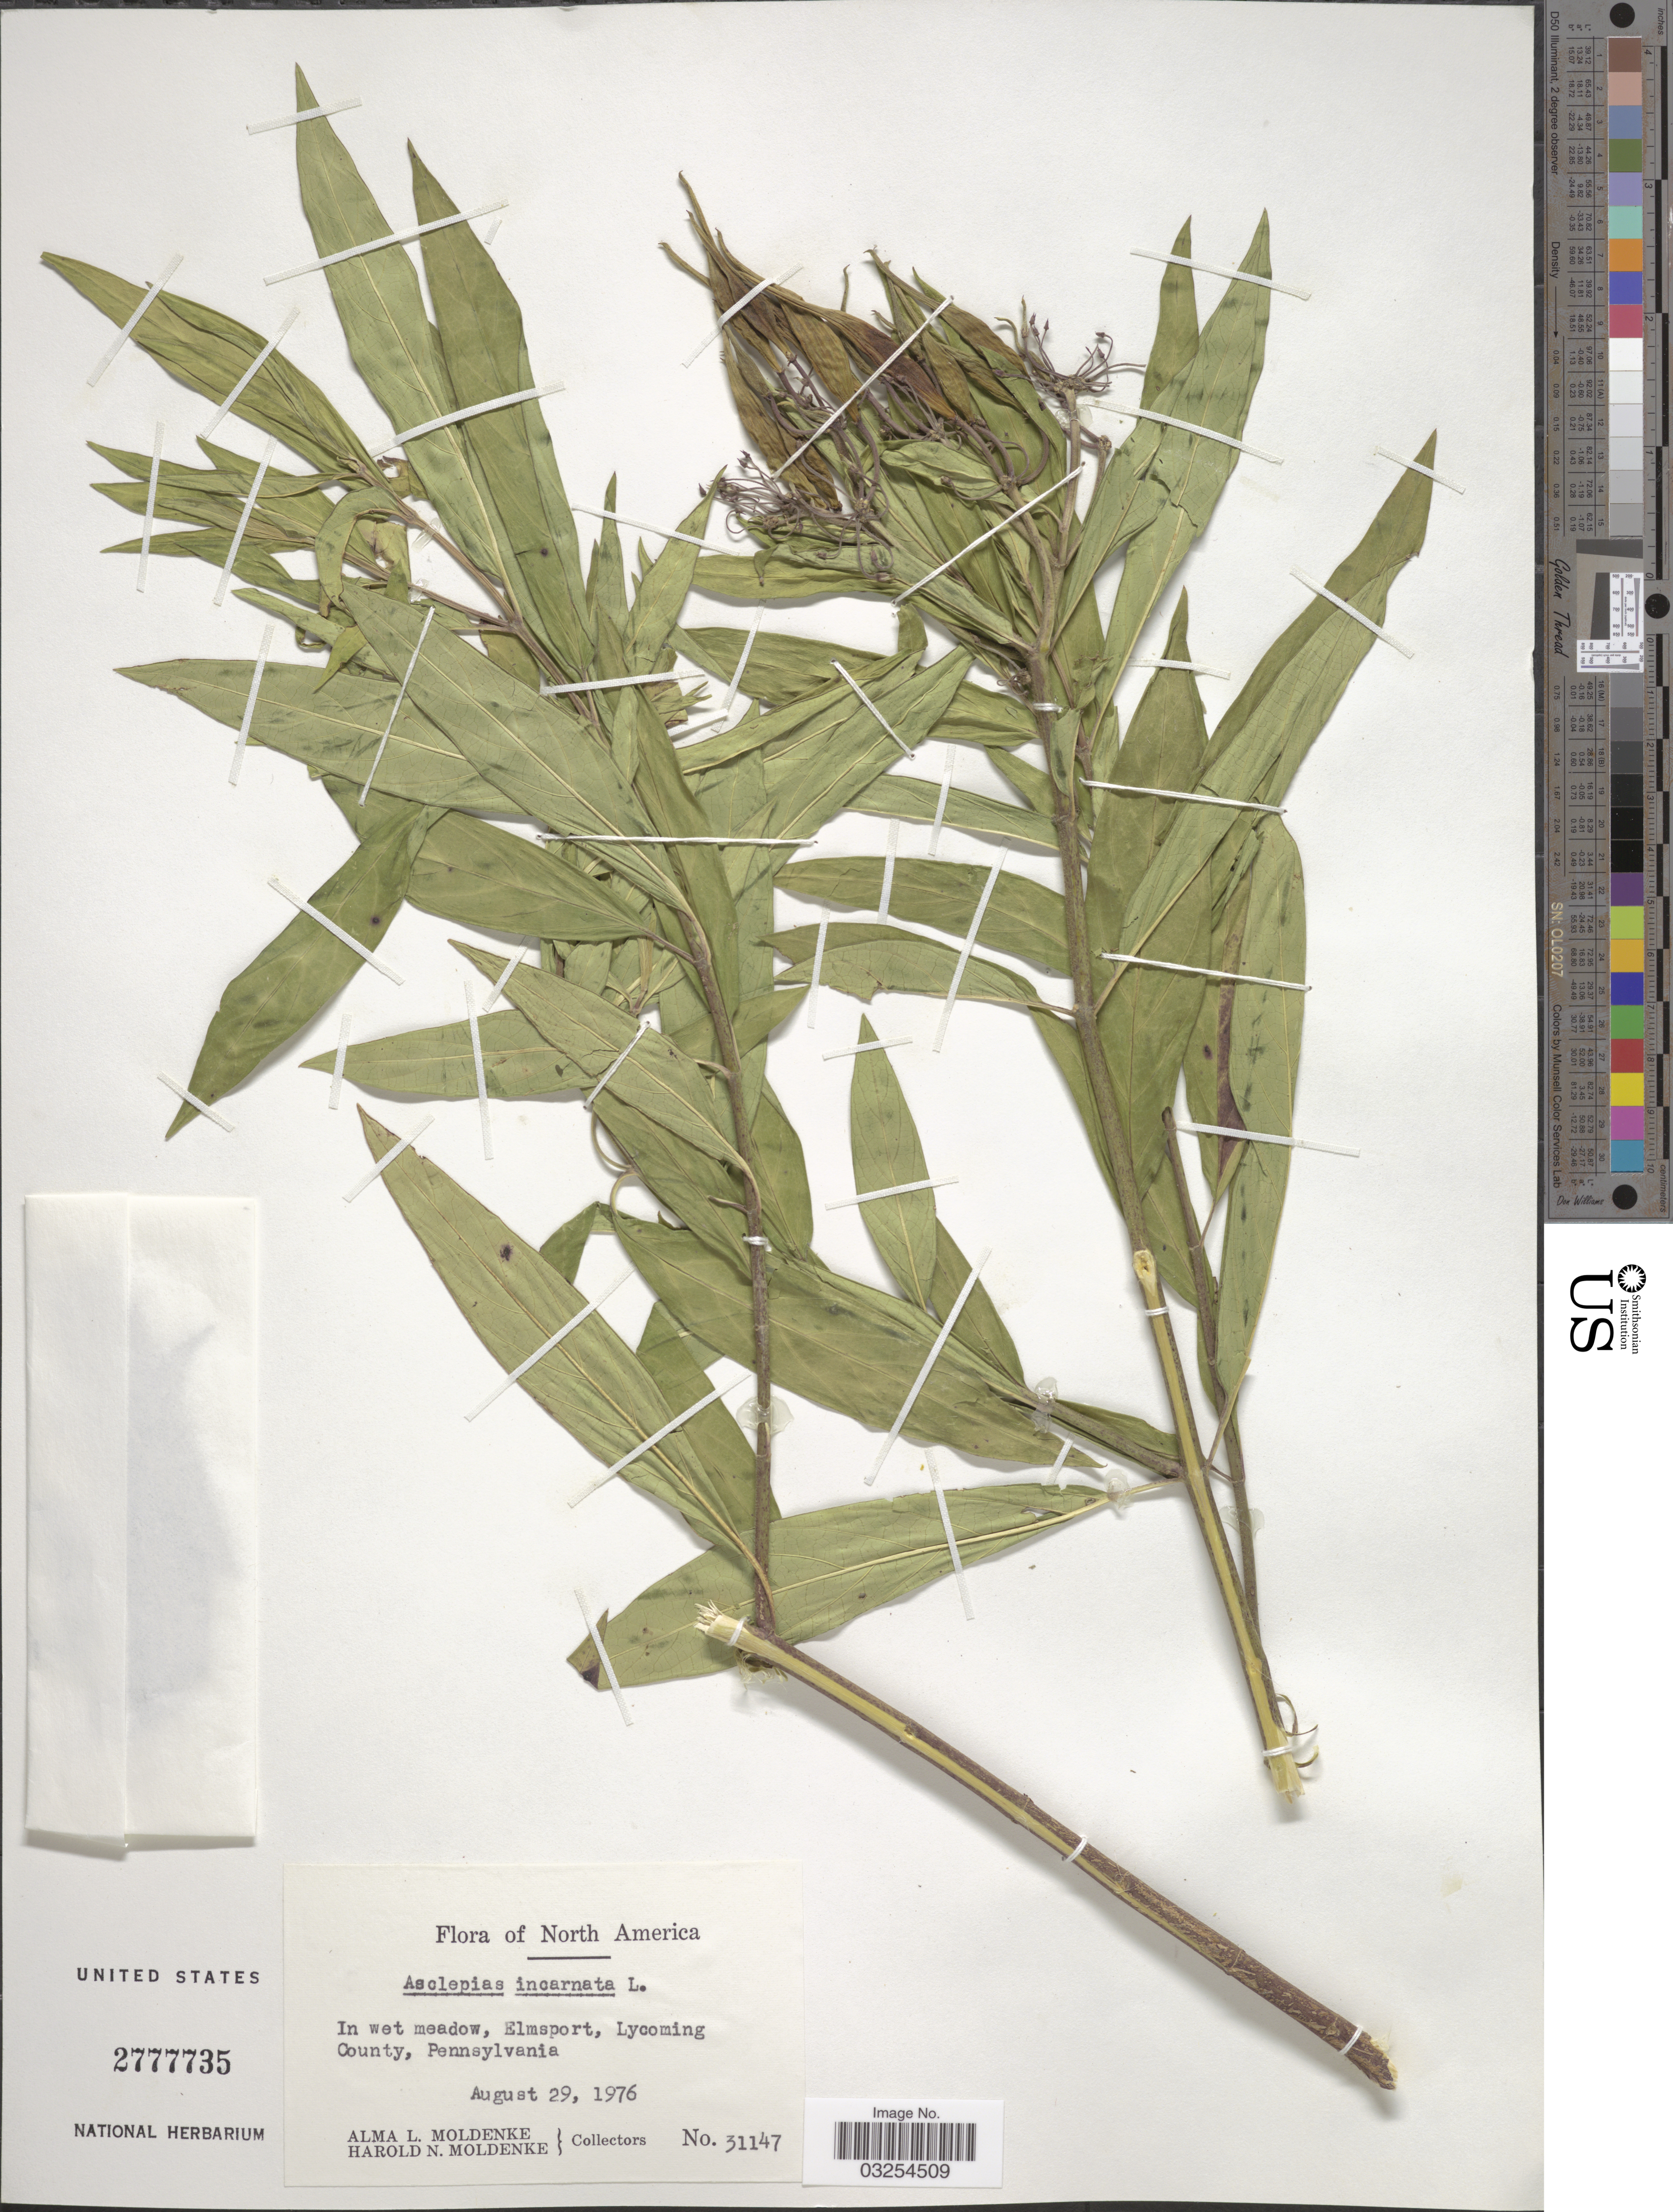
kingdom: Plantae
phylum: Tracheophyta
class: Magnoliopsida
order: Gentianales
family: Apocynaceae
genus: Asclepias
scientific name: Asclepias incarnata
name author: L.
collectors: A. L. Moldenke & H. N. Moldenke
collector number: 31147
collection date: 1976-08-29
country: United States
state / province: Pennsylvania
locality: In wet meadow, Elmsport, Lycoming County.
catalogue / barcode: US 2777735